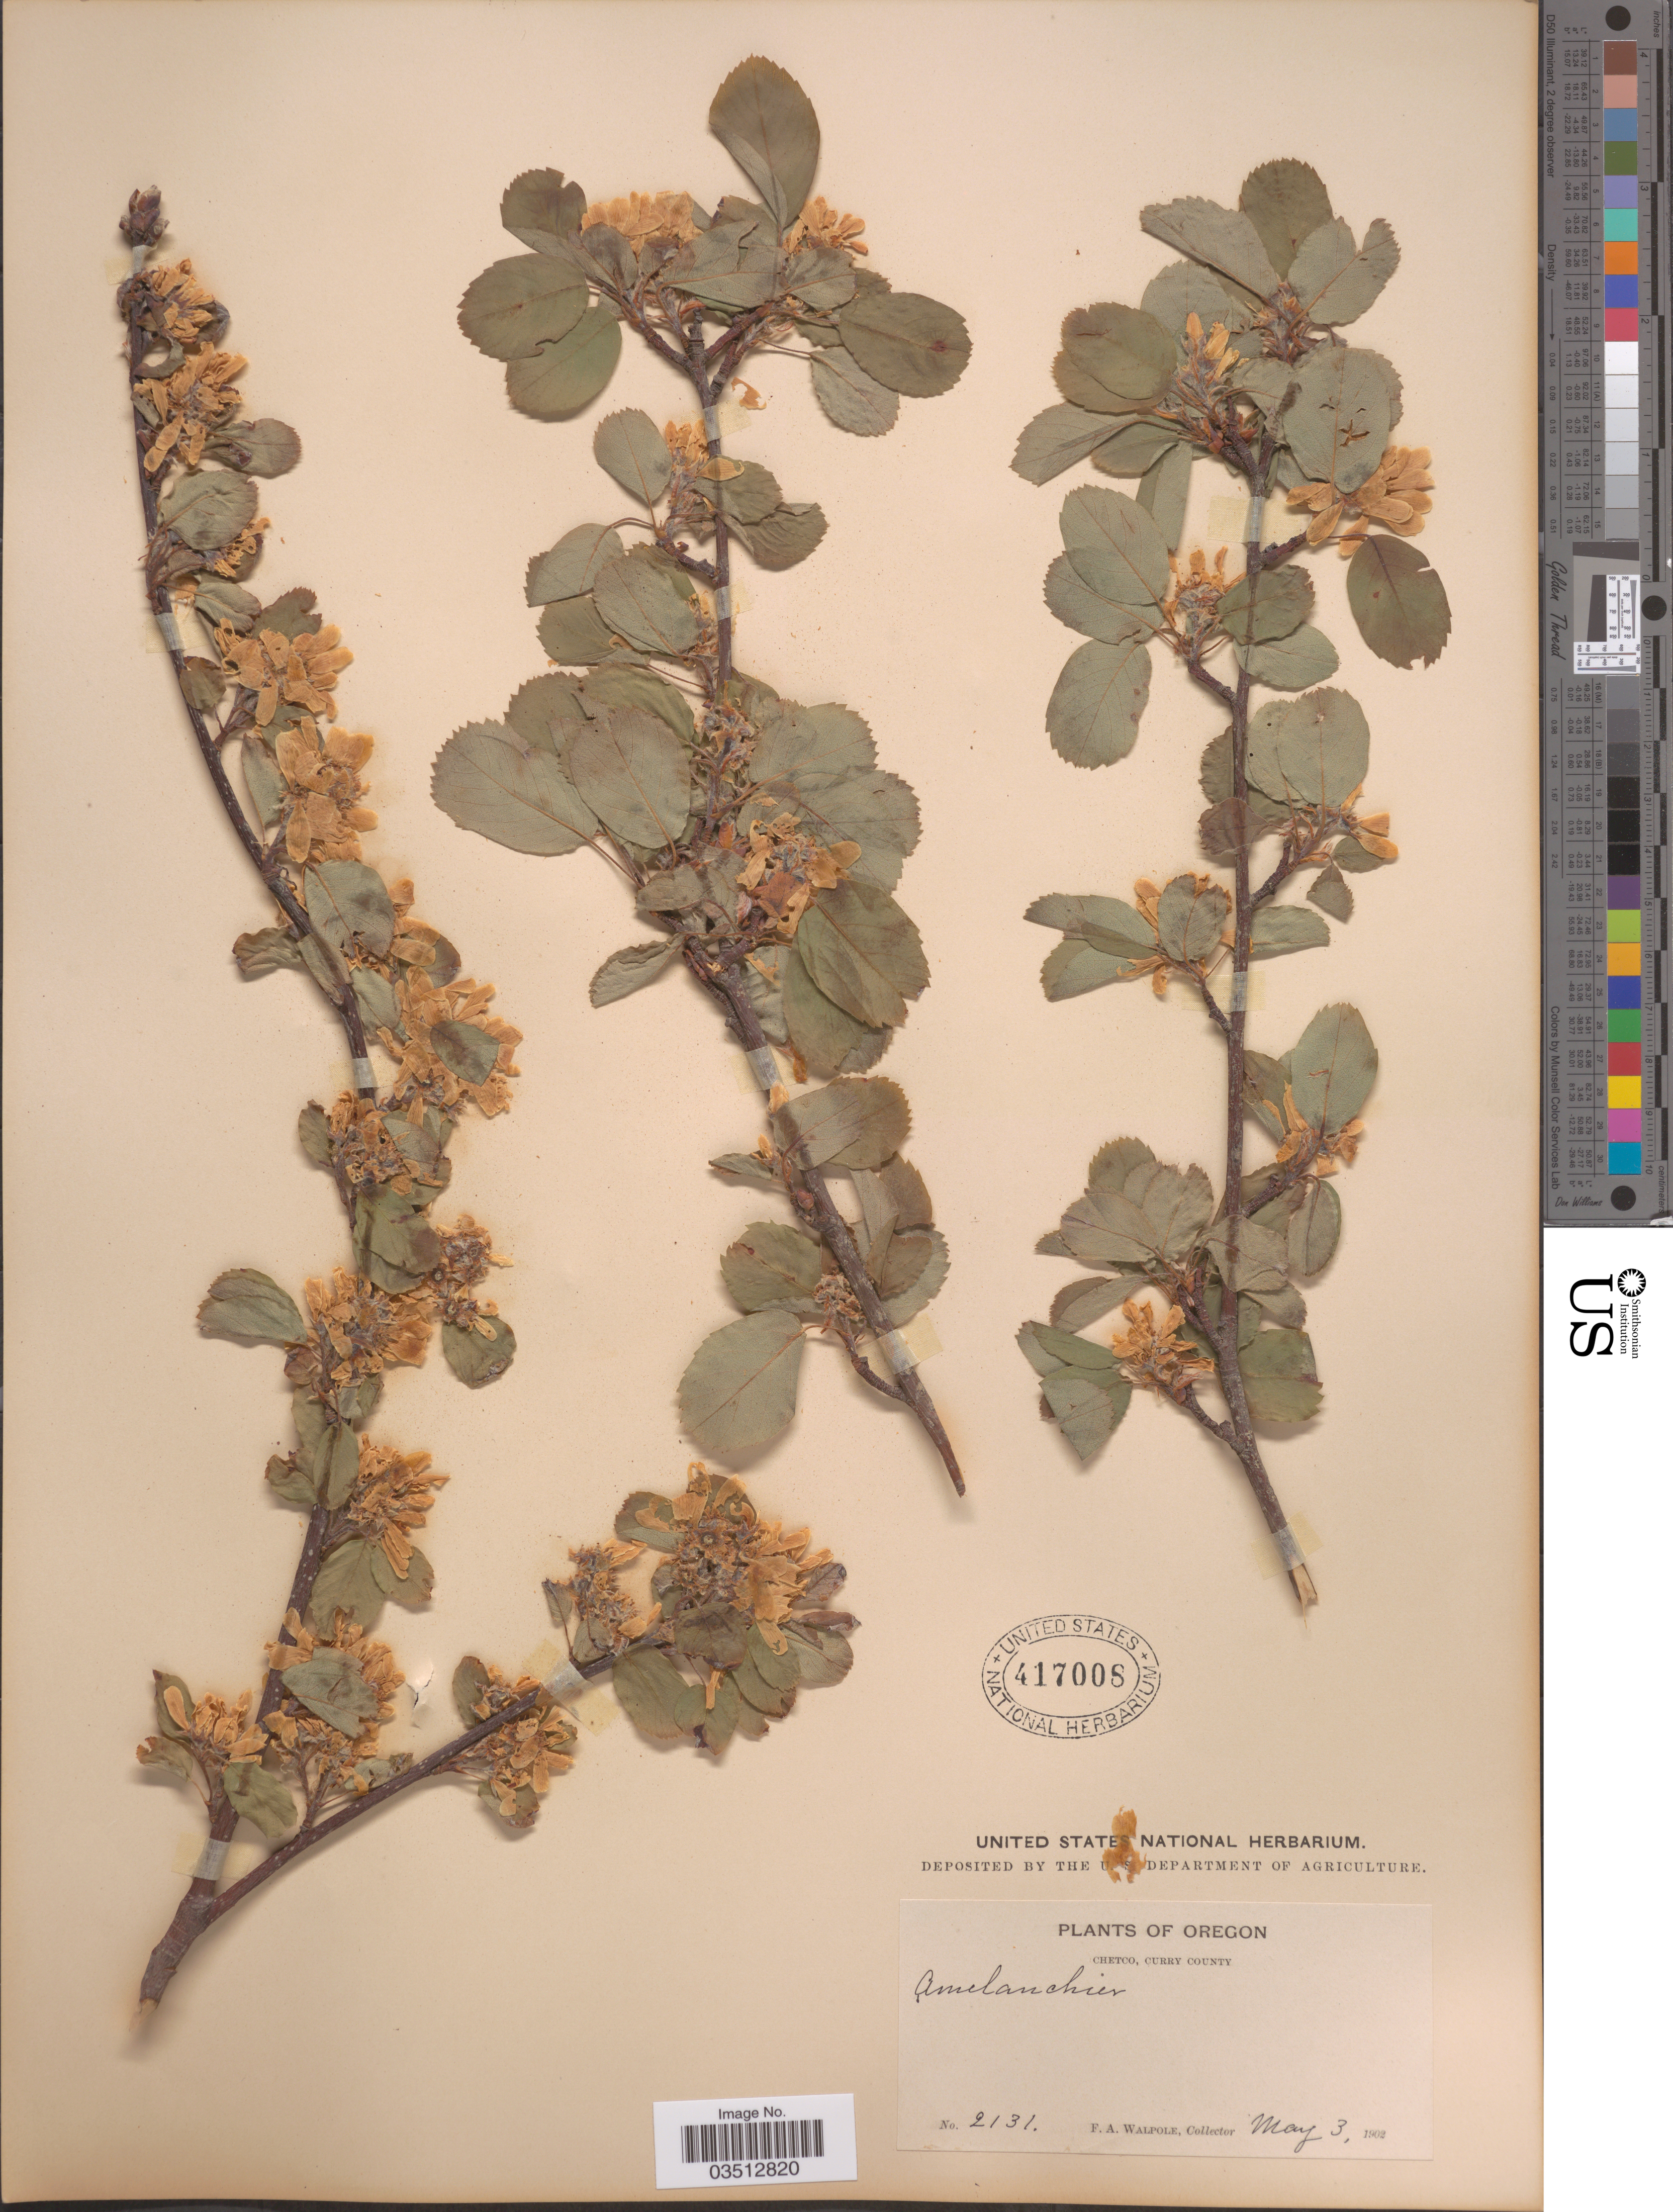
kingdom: Plantae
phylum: Tracheophyta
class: Magnoliopsida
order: Rosales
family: Rosaceae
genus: Amelanchier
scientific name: Amelanchier sp.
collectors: F. Walpole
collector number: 2131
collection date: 1902-05-03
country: United States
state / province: Oregon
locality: Chetco, Curry County.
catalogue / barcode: US 417008